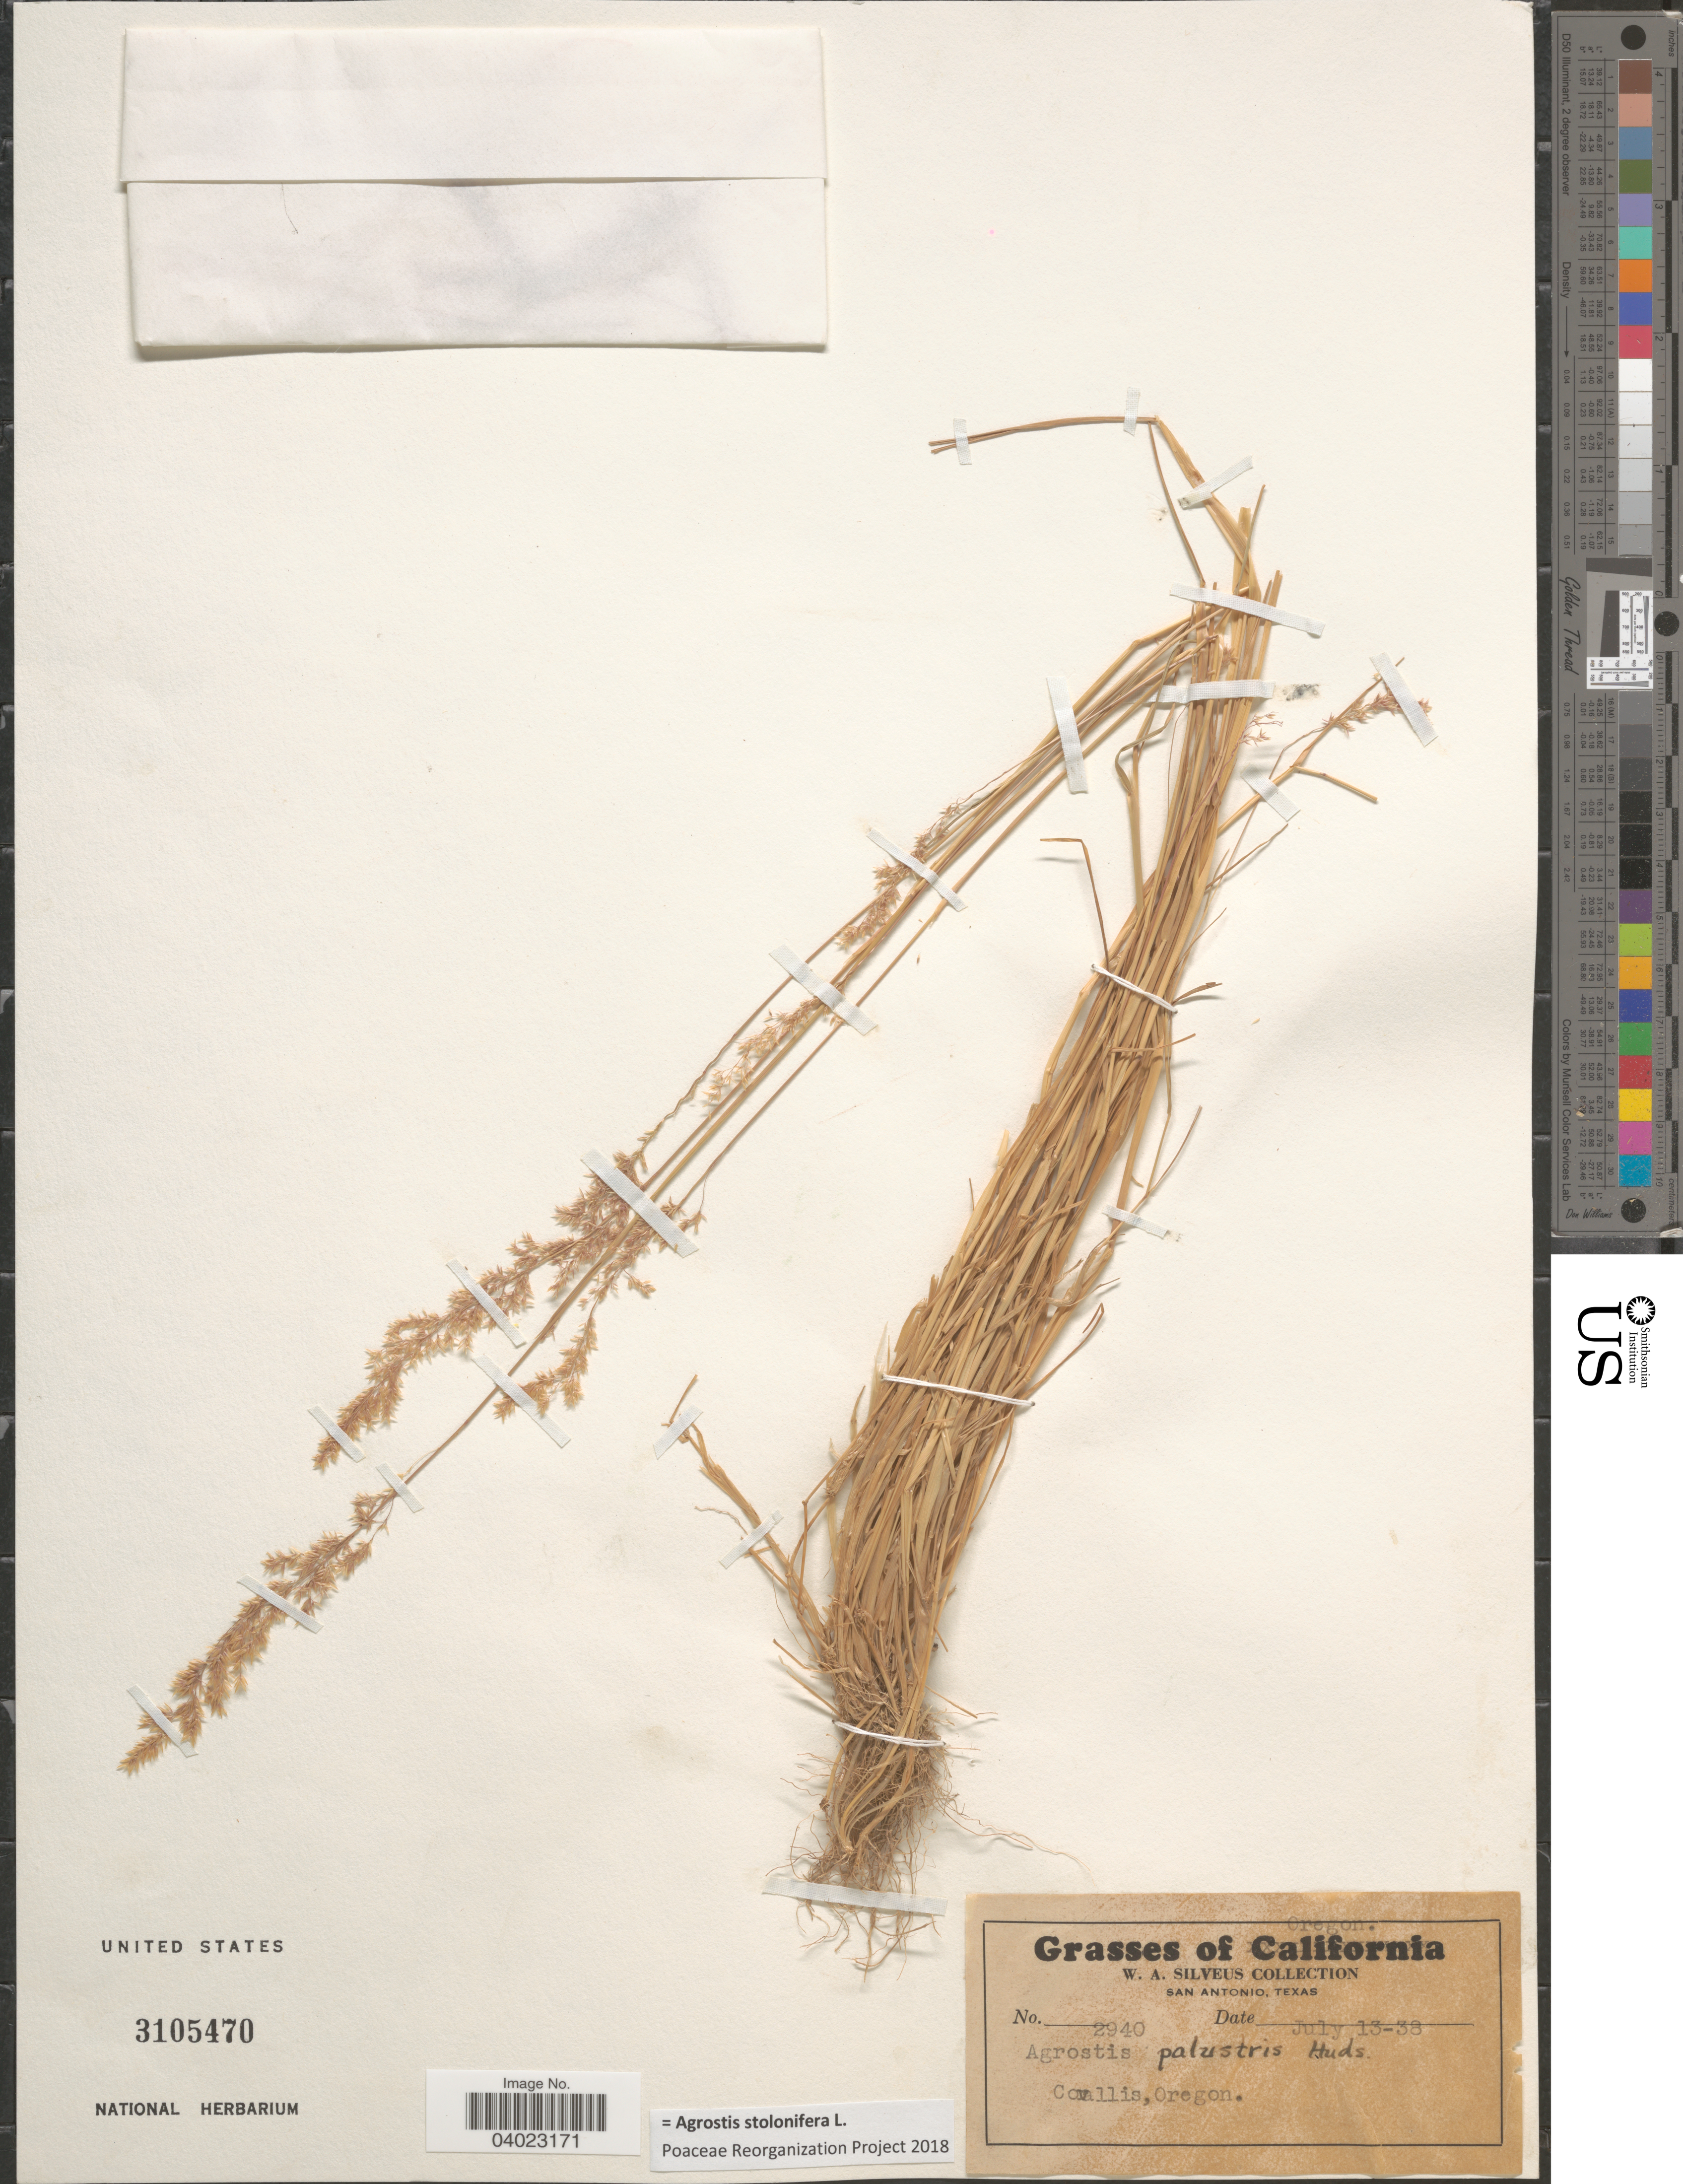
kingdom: Plantae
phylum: Tracheophyta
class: Liliopsida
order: Poales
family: Poaceae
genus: Agrostis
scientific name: Agrostis stolonifera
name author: L.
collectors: W. Silveus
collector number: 2940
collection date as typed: Transcribed d/m/y: 13/7/38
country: United States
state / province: Oregon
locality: Covallis.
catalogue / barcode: US 3105470